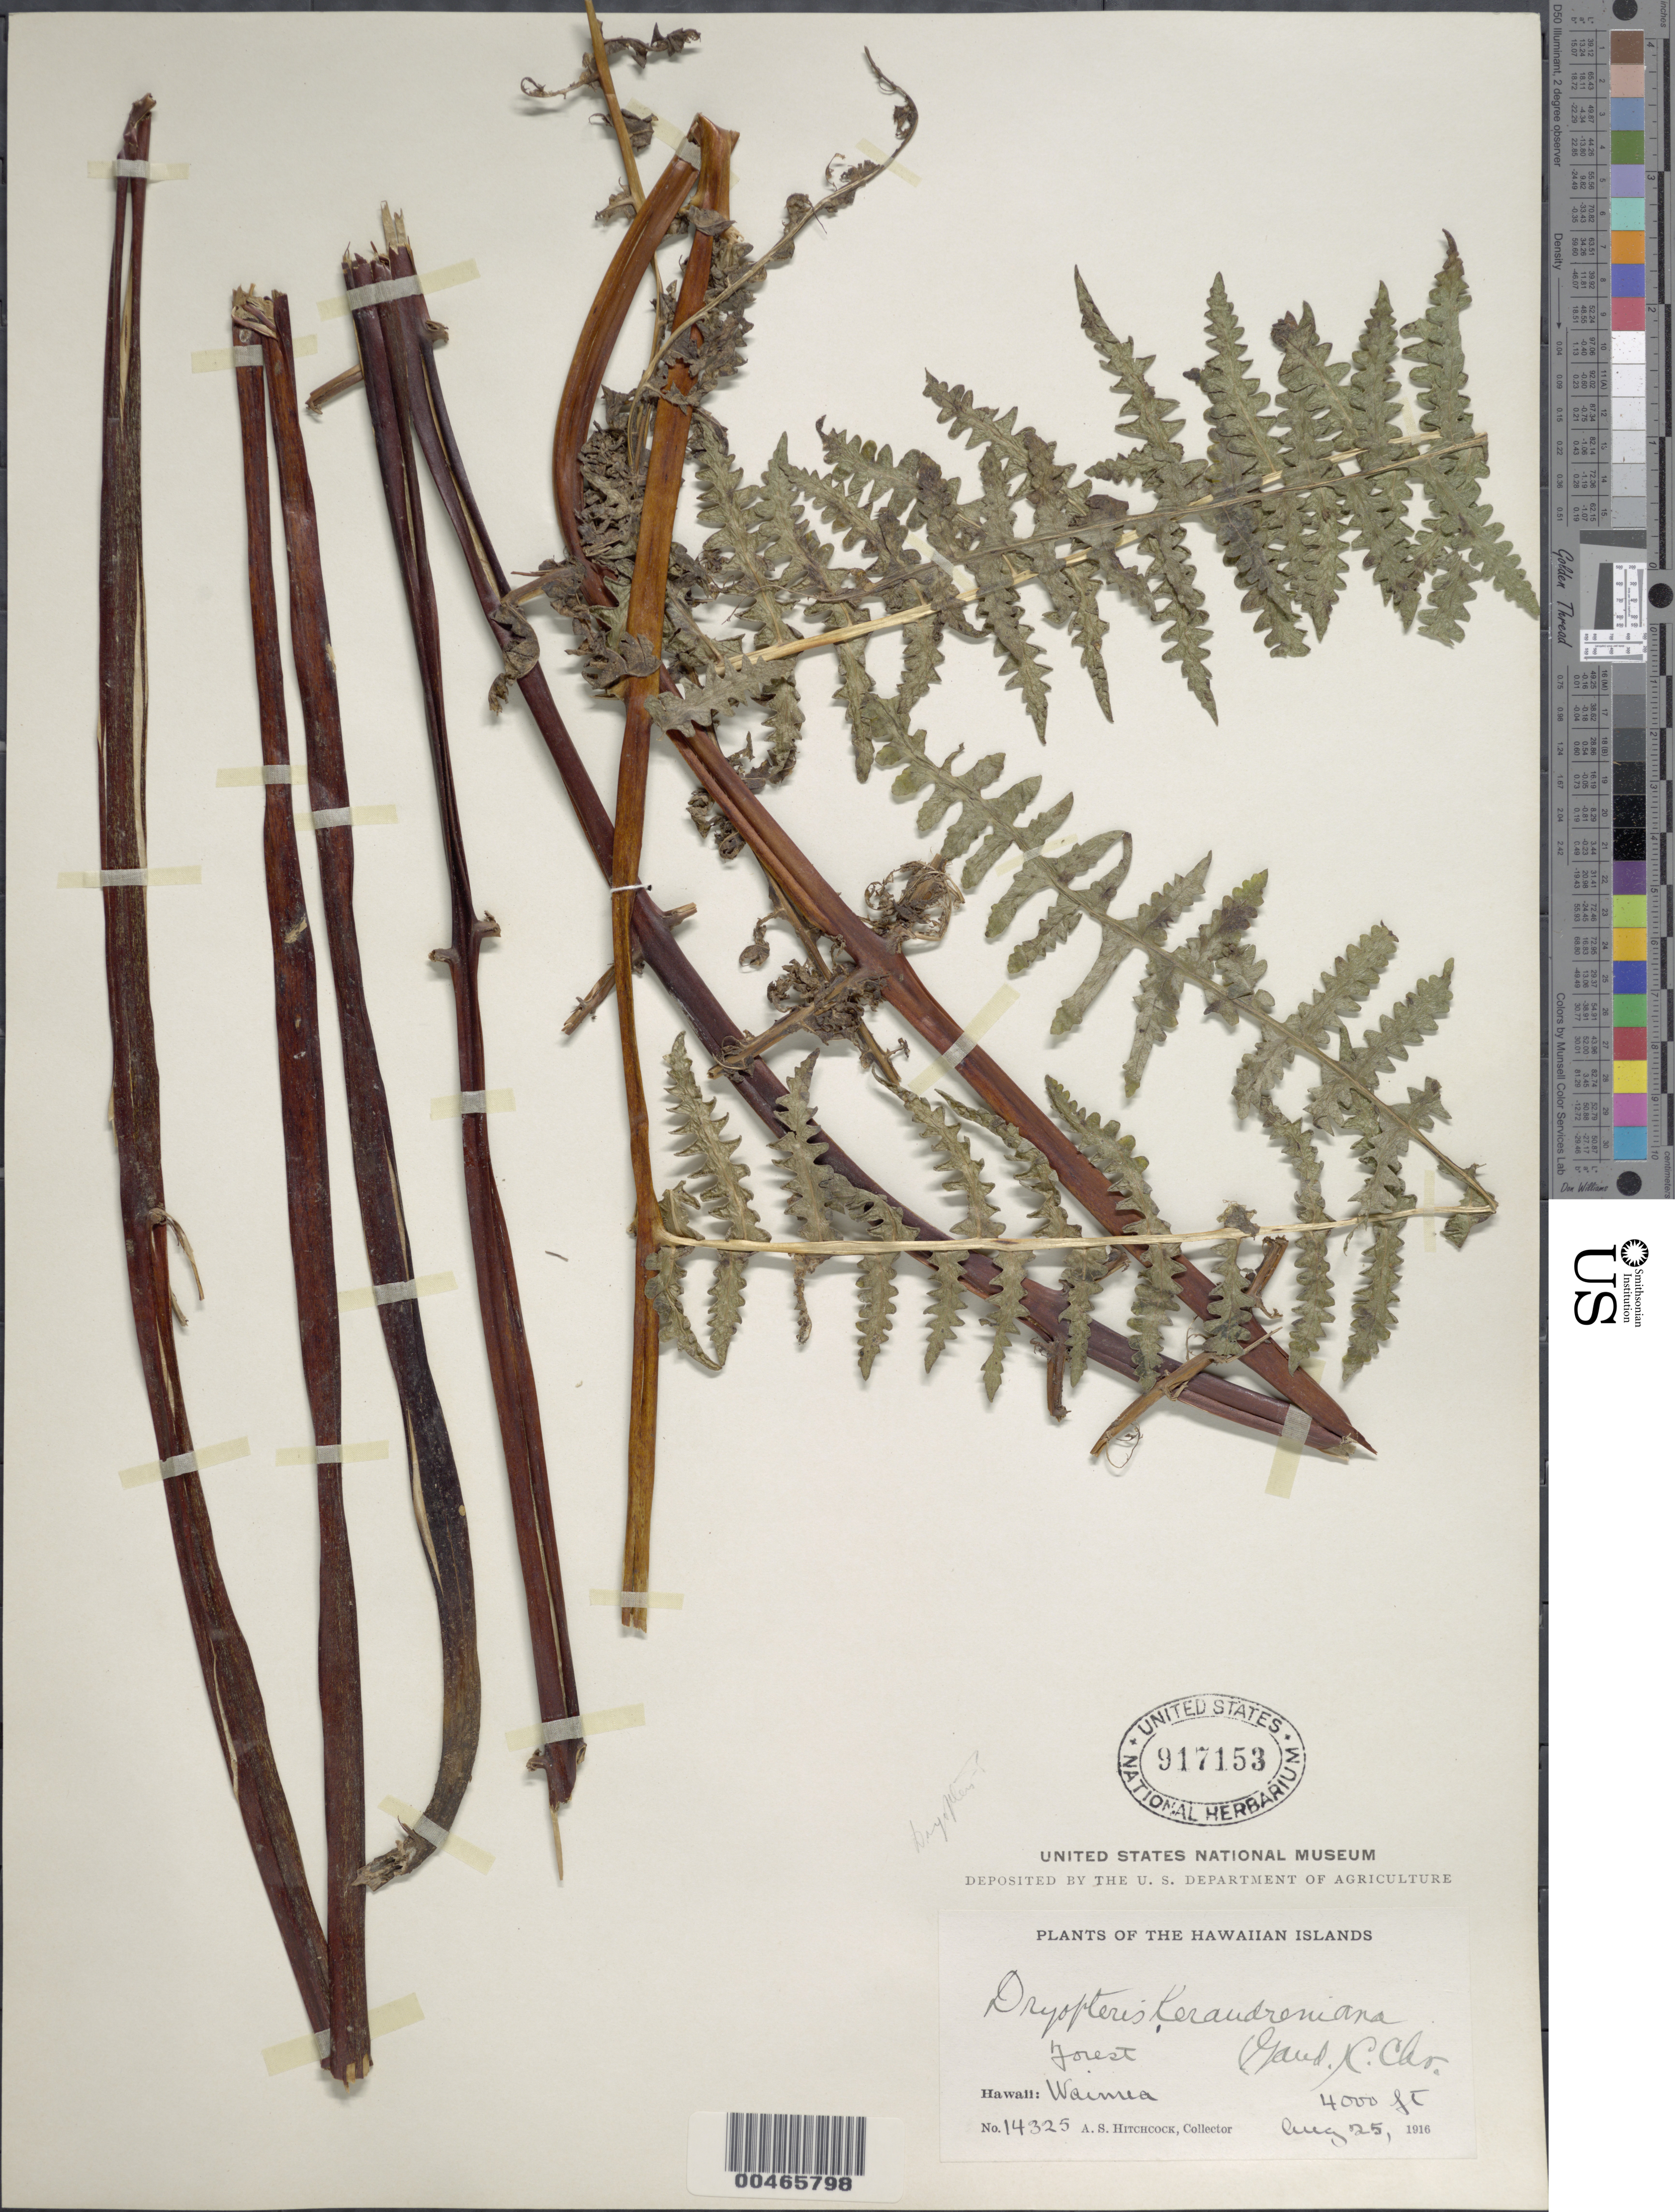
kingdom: Plantae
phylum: Tracheophyta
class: Polypodiopsida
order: Polypodiales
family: Thelypteridaceae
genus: Pseudophegopteris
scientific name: Pseudophegopteris keraudreniana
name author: (Gaudich.) Holttum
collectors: A. S. Hitchcock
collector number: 14325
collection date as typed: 25 Aug 1916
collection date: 1916-08-25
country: United States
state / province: Hawaii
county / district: Kauai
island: Kaua'i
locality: Waimea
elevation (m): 1219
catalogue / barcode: US 917153